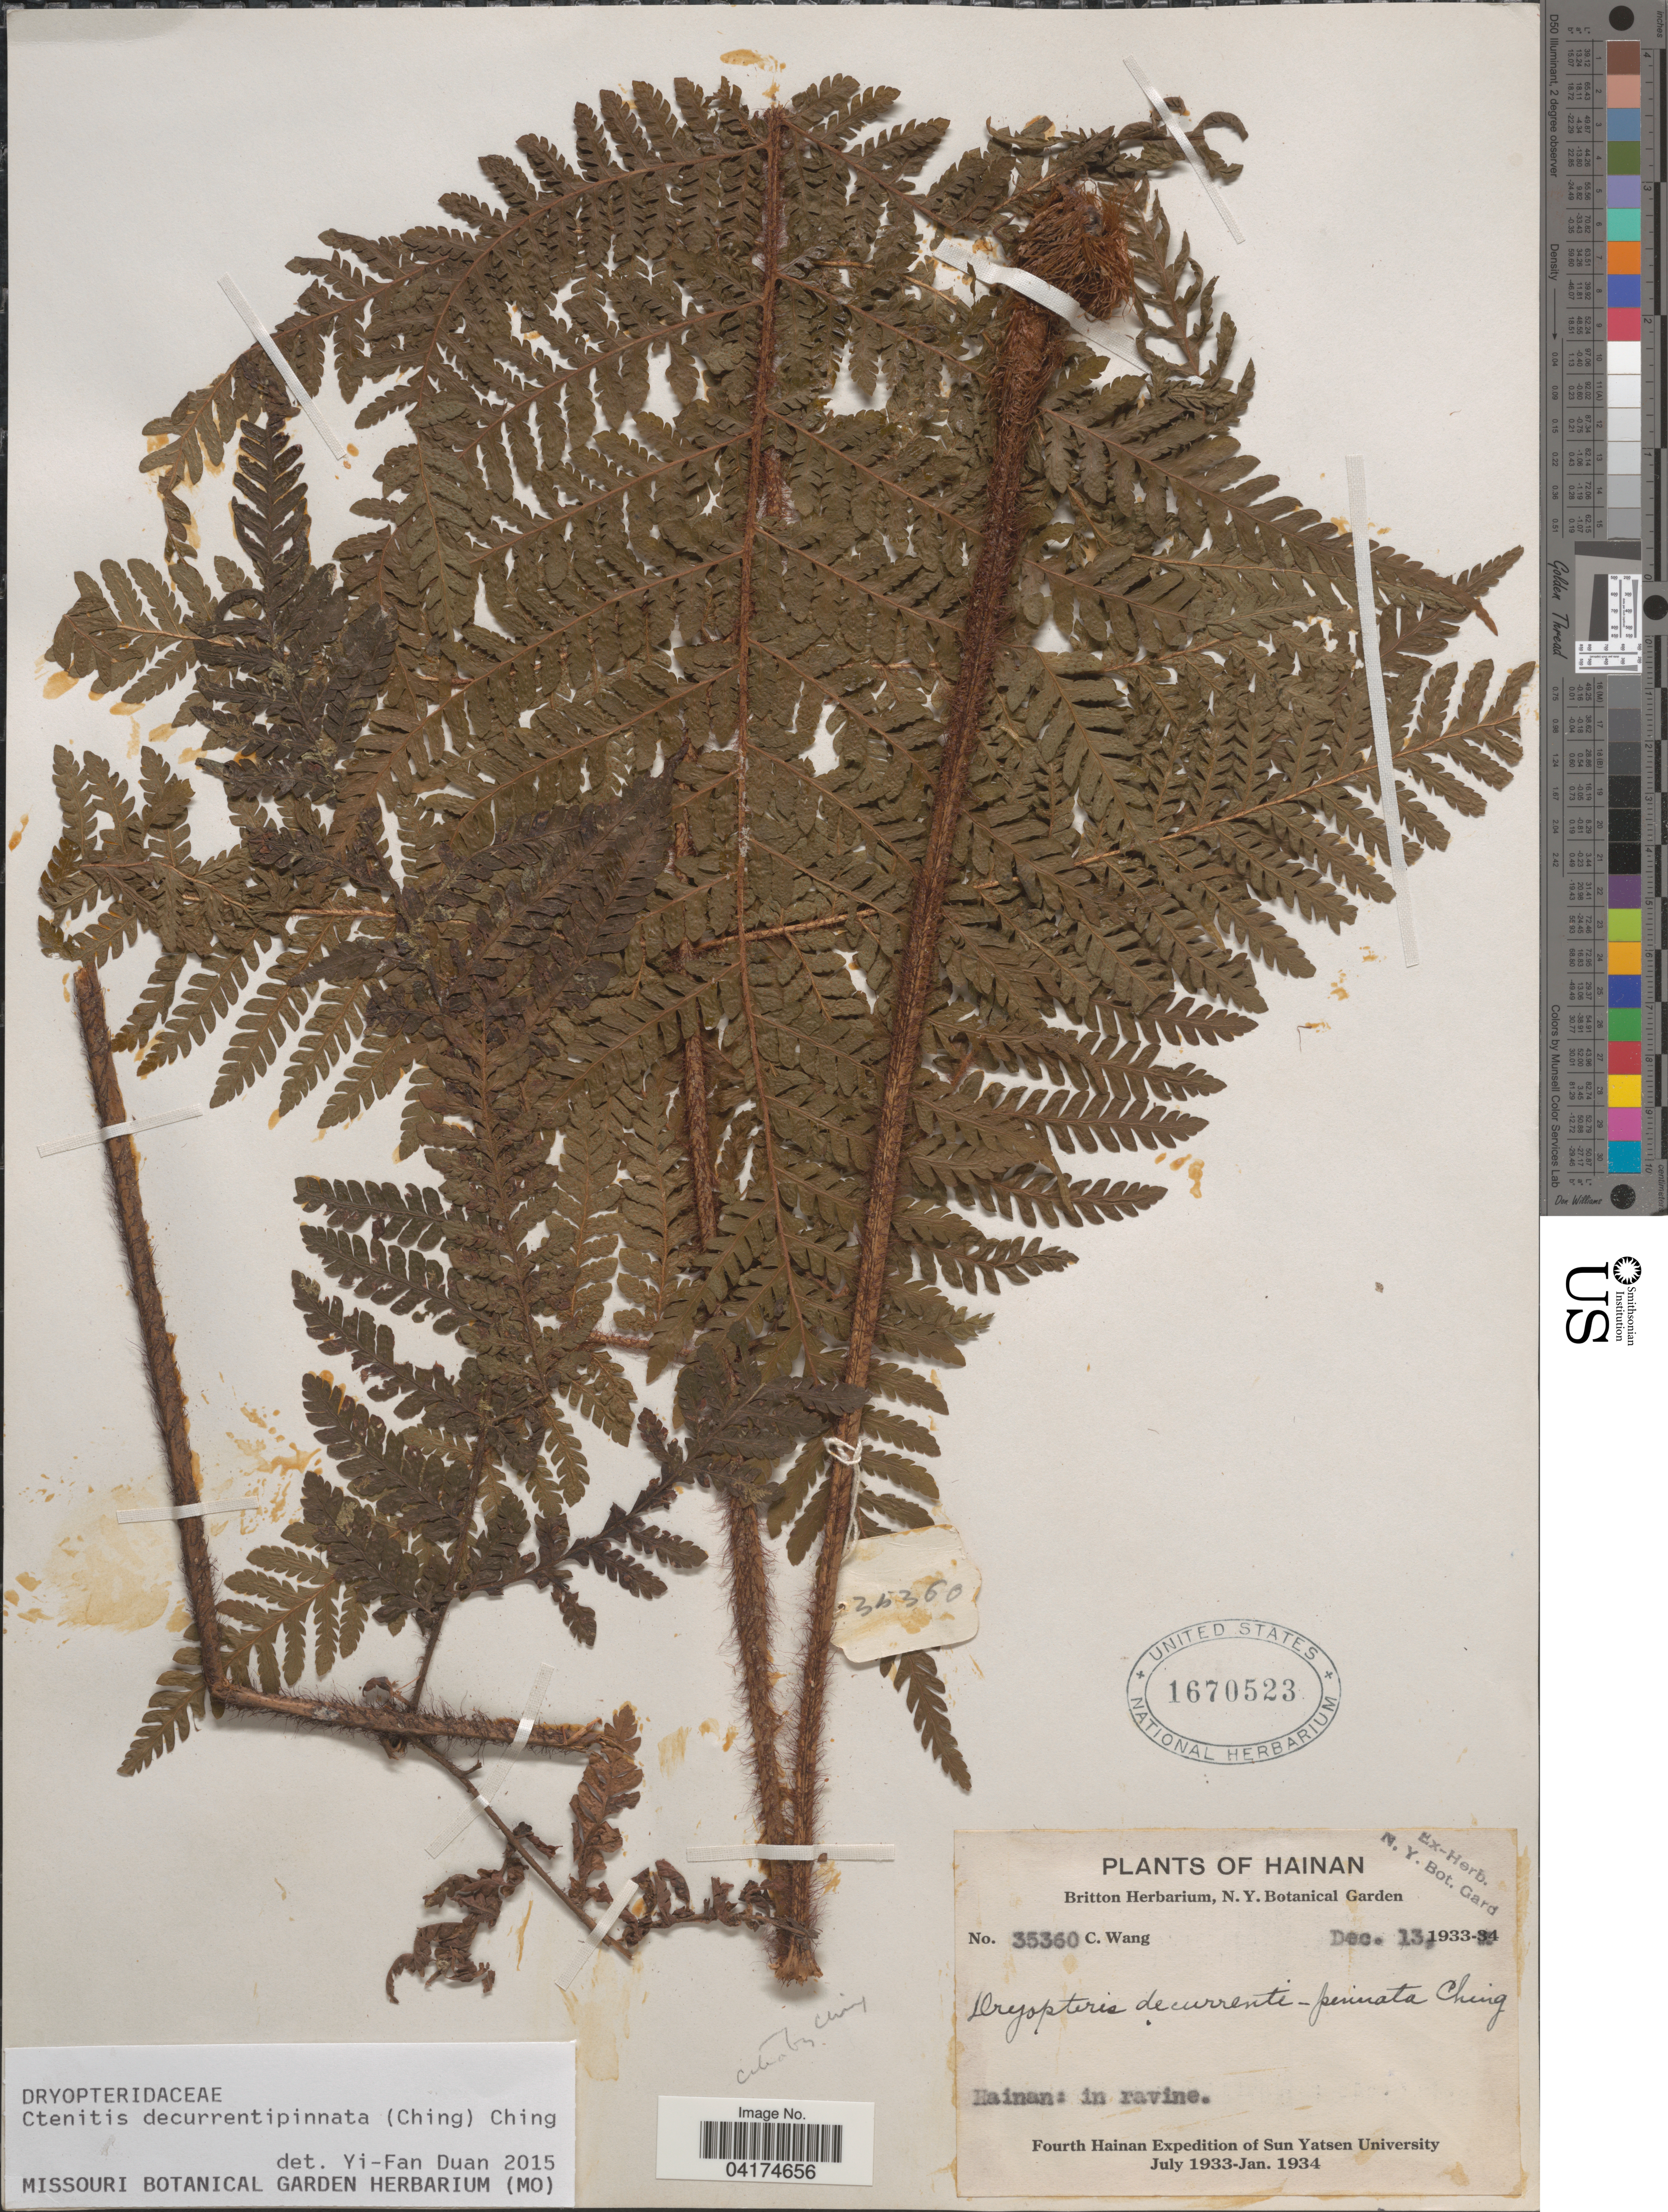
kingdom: Plantae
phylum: Tracheophyta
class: Polypodiopsida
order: Polypodiales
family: Dryopteridaceae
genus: Ctenitis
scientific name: Ctenitis decurrentipinnata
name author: (Ching) Tardieu & C. Chr.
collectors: C. Wang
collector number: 35360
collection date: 1933-12-13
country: China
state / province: Hainan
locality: Fourth Hainan Expedition of Sun Yatsen University July 1933-Jan. 1934.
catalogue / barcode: US 1670523